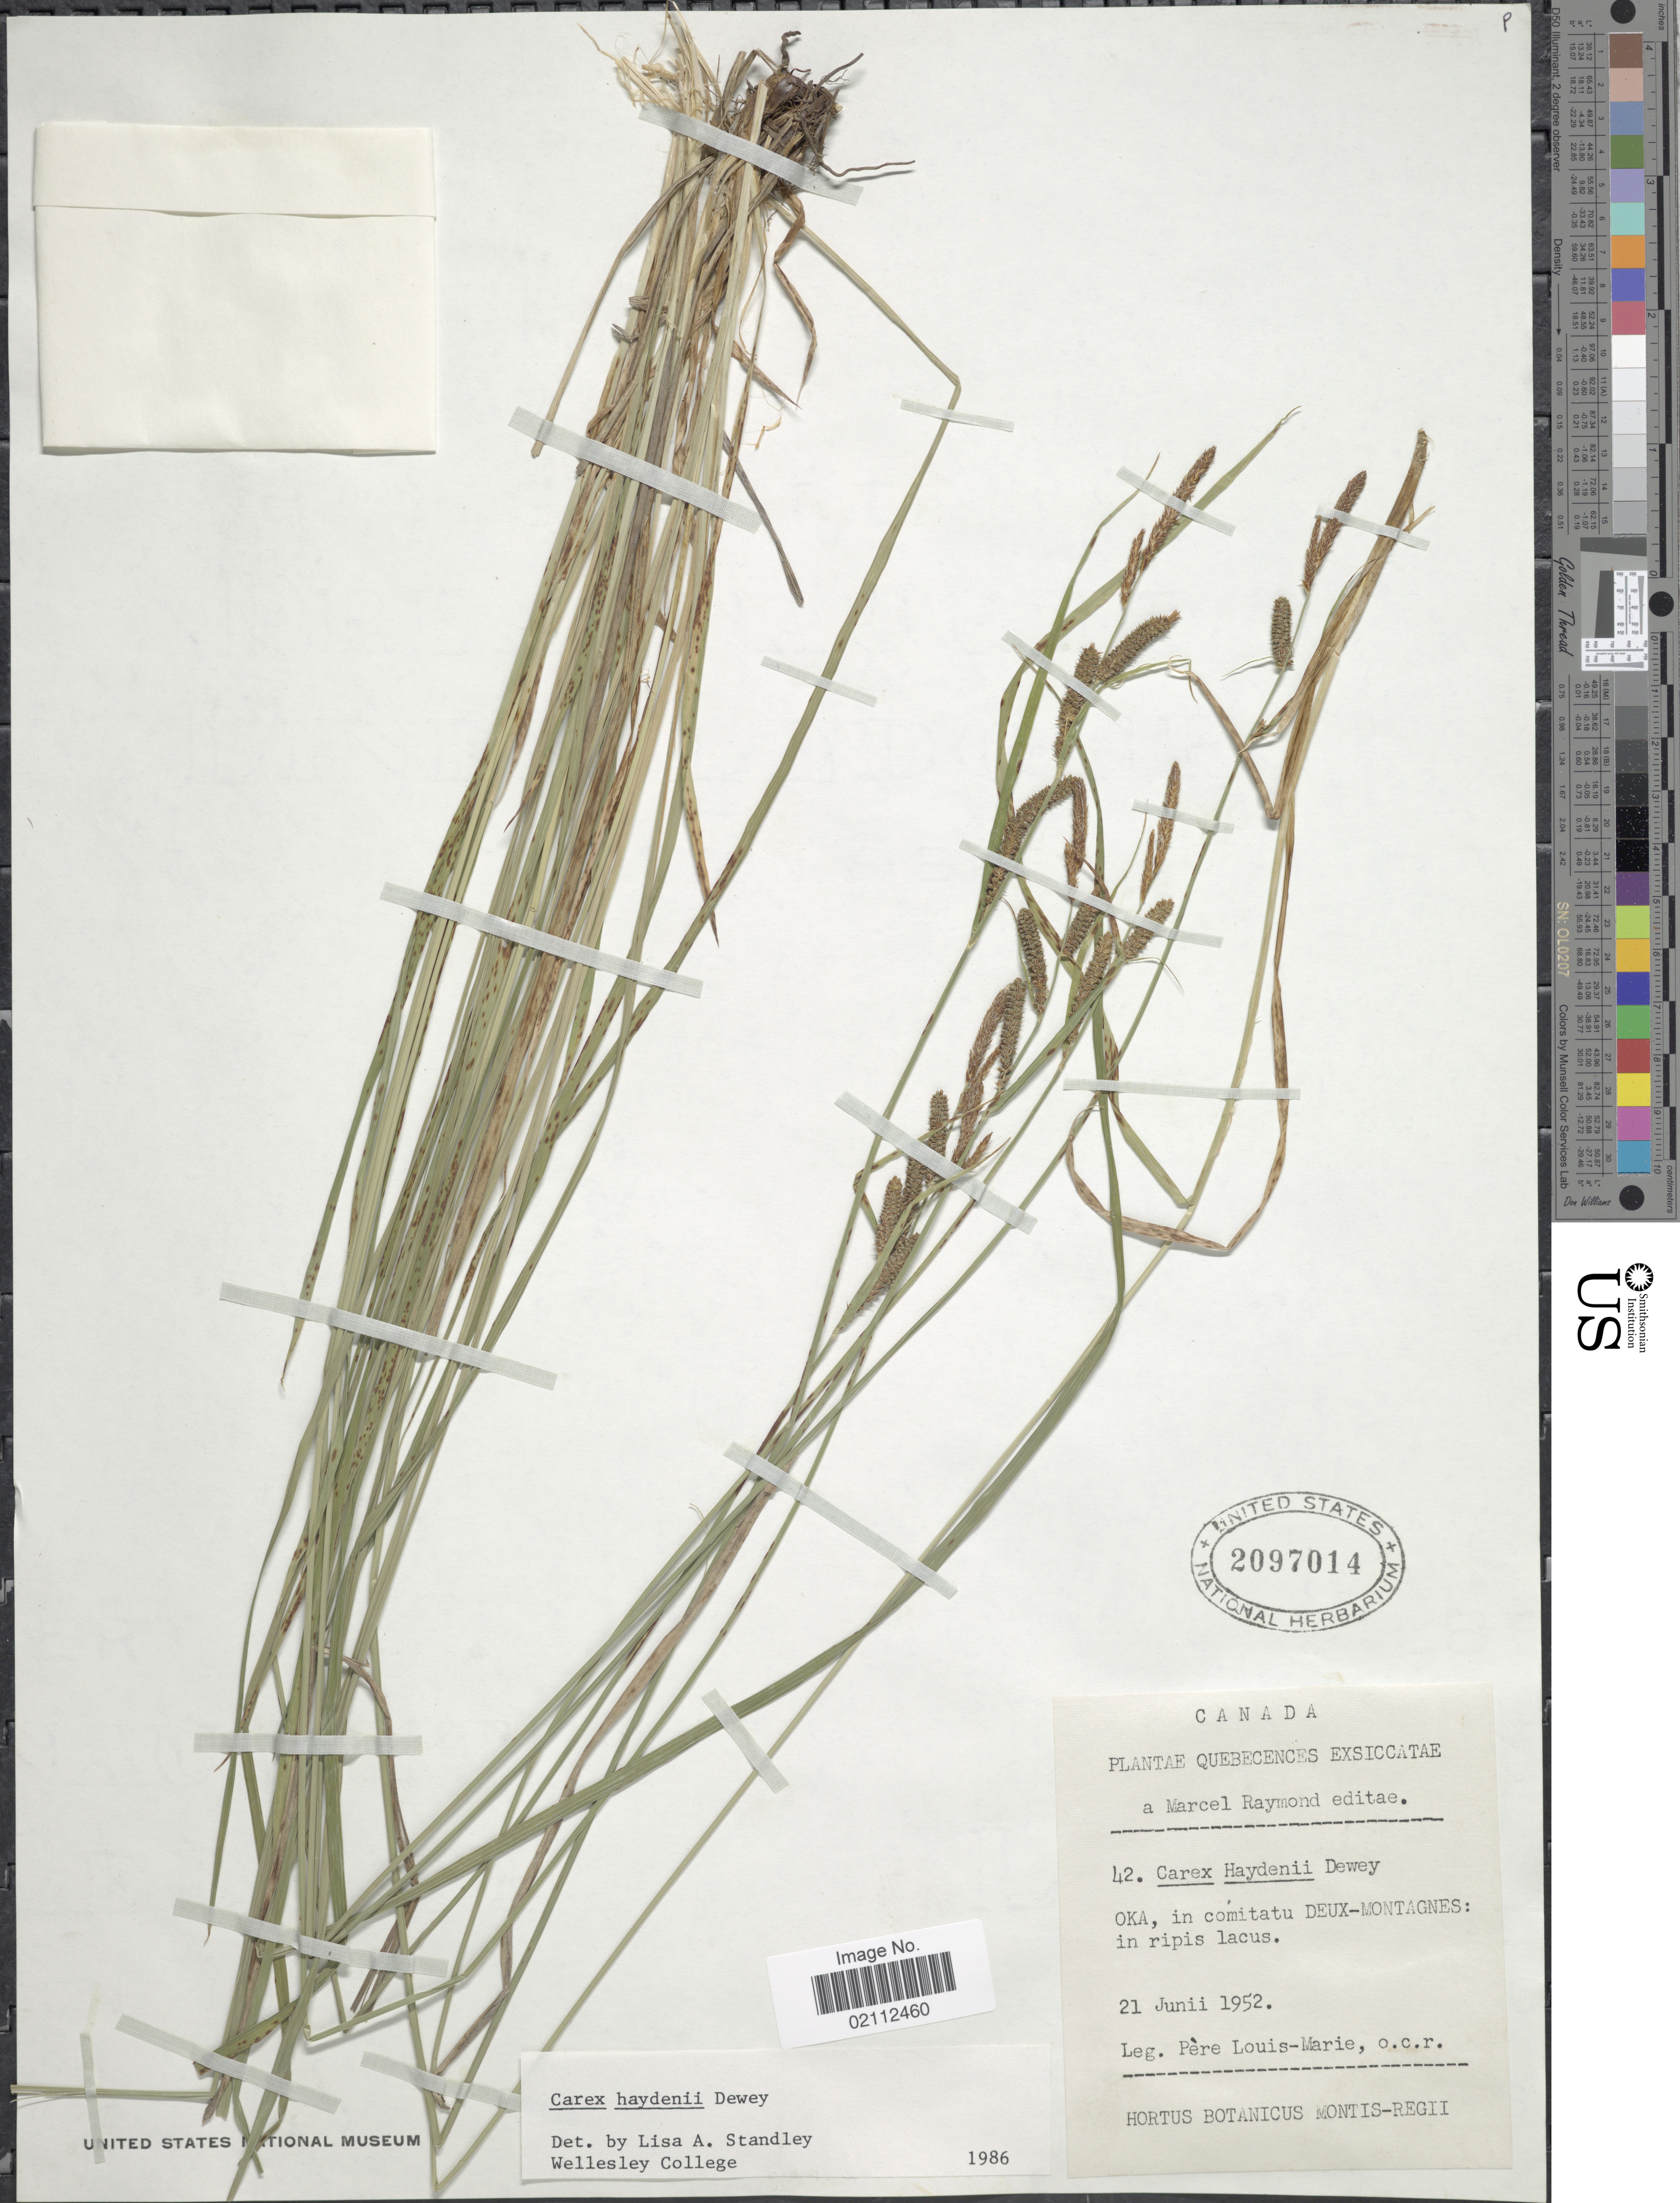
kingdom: Plantae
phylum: Tracheophyta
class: Liliopsida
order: Poales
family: Cyperaceae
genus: Carex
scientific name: Carex haydenii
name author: Dewey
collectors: L.-M. LaLonde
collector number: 42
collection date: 1952-06-21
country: Canada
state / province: Quebec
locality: Quebecenses, Oka, in comitatu Deux-Montagnes: in ripic lacus.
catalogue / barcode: US 2097014